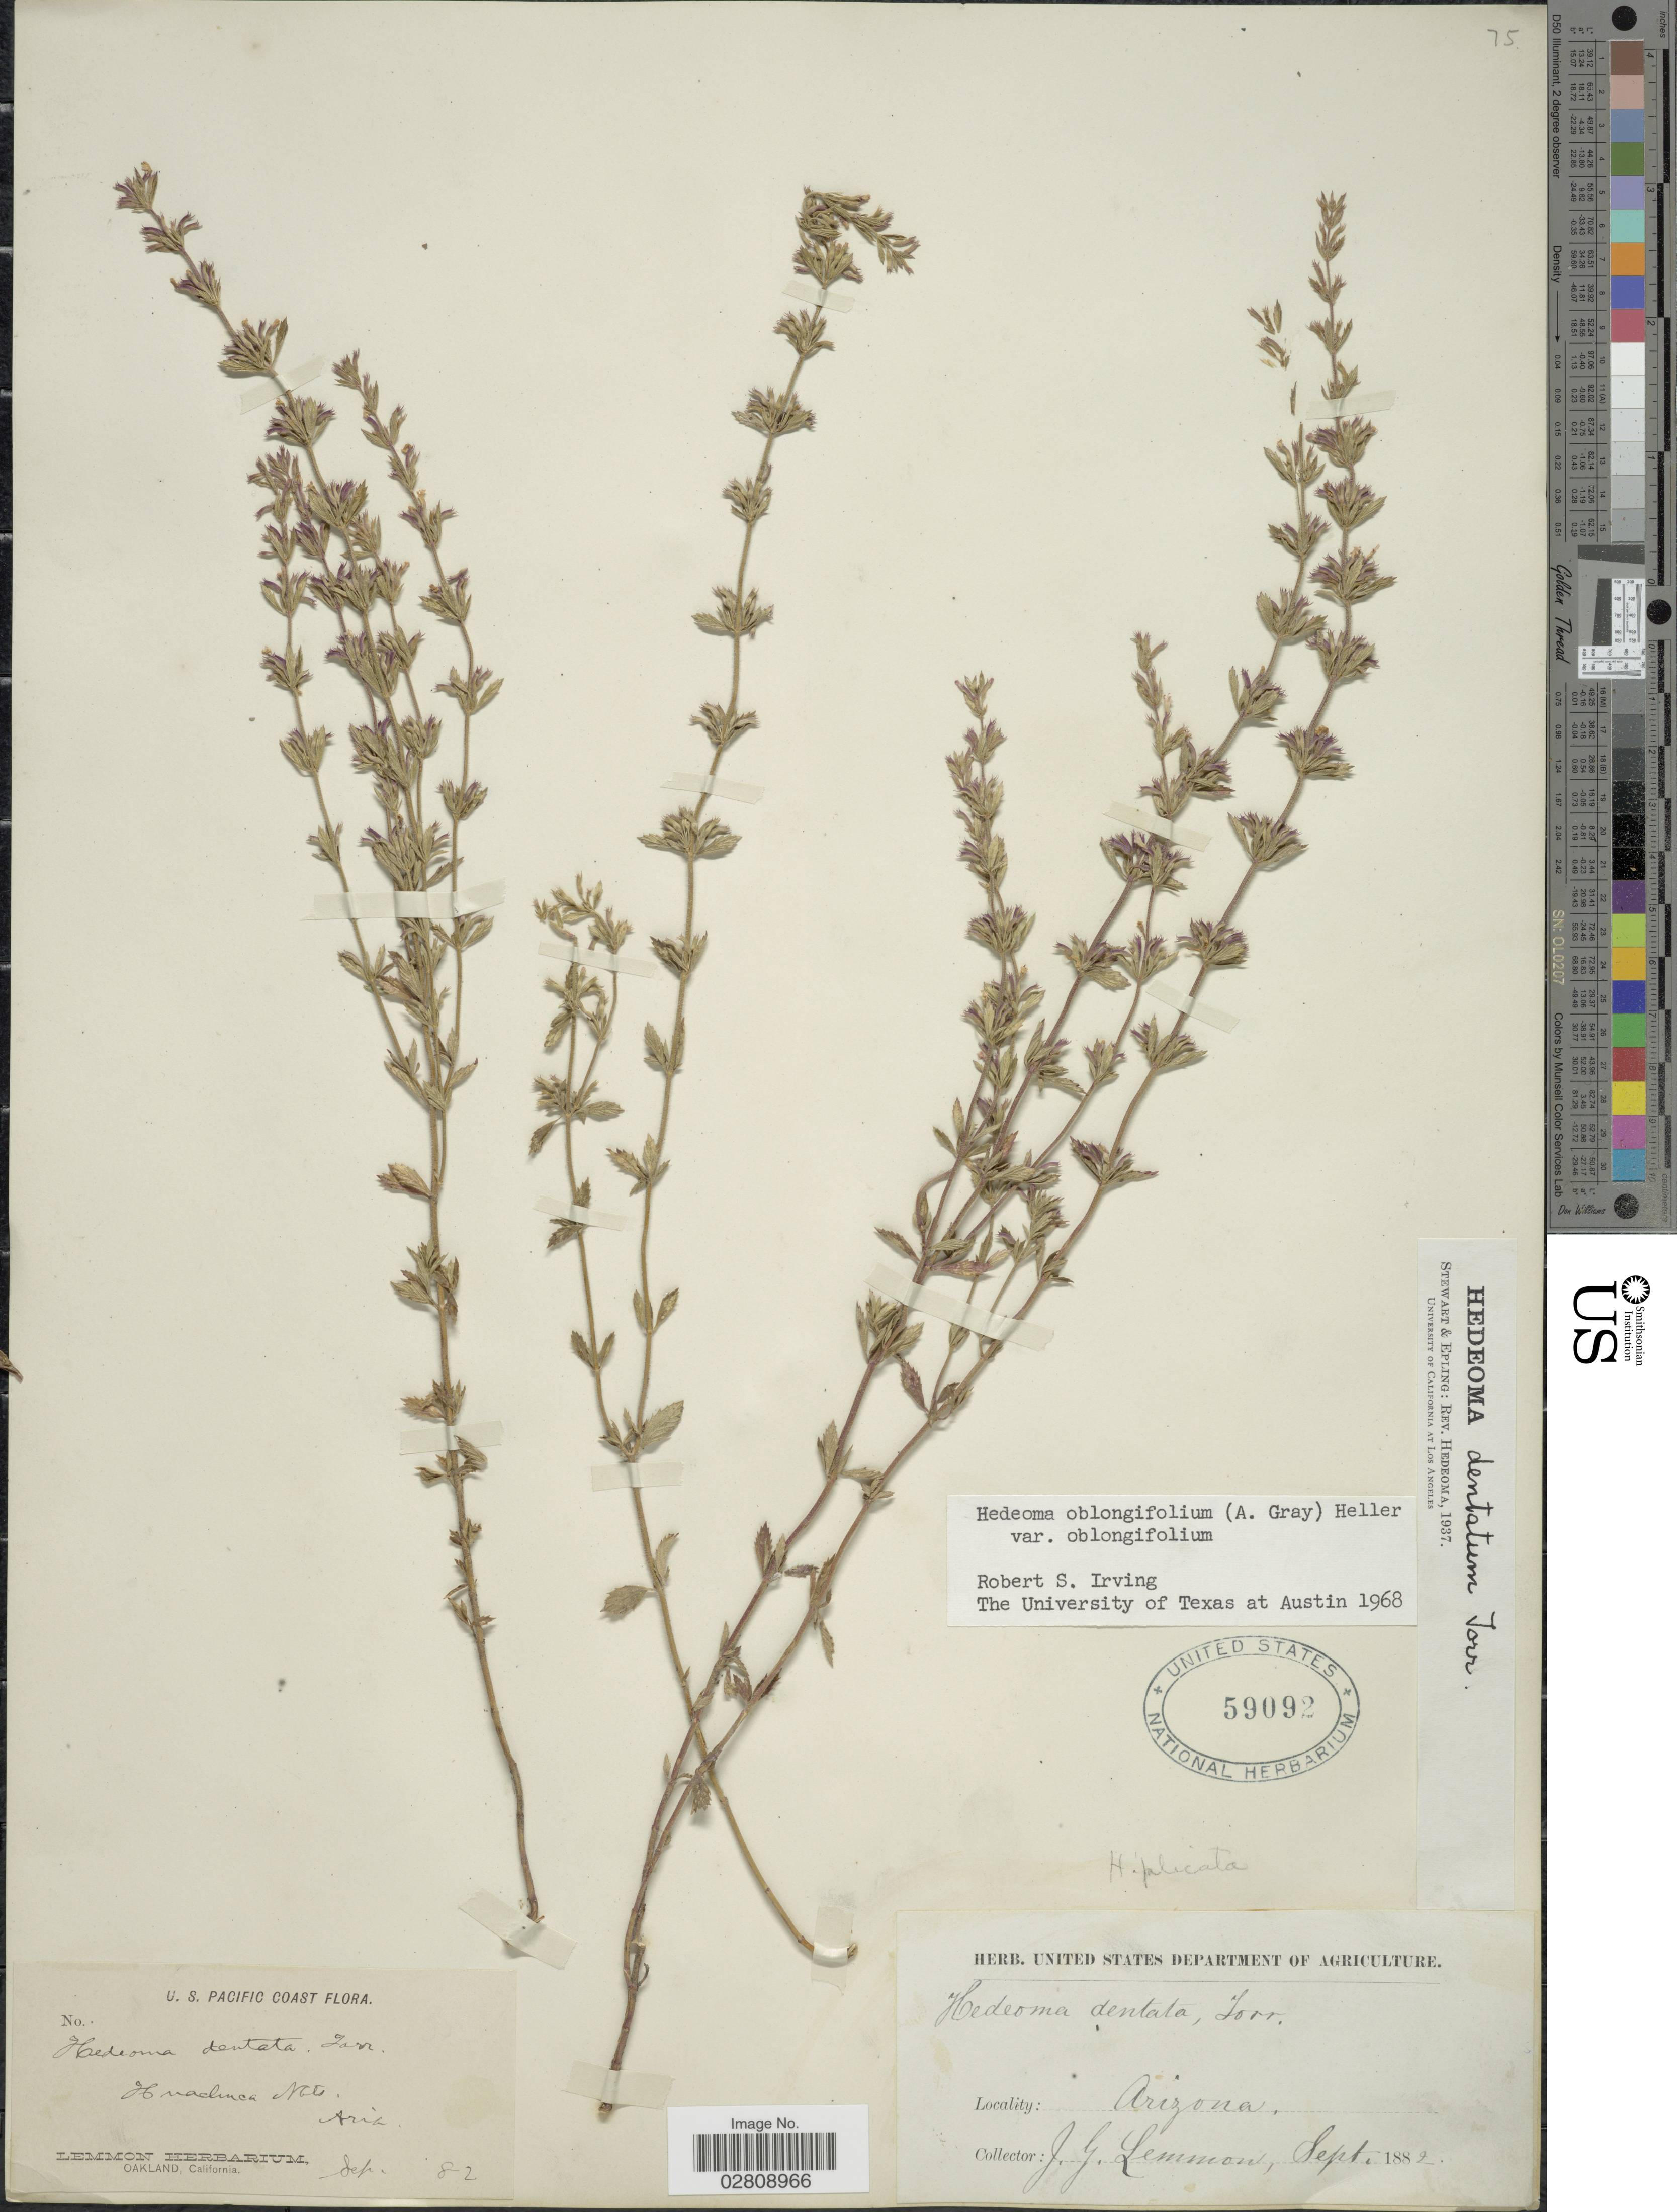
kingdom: Plantae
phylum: Tracheophyta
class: Magnoliopsida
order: Lamiales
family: Lamiaceae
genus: Hedeoma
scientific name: Hedeoma oblongifolia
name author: (A. Gray) A. Heller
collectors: J. Lemmon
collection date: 1882-09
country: United States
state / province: Arizona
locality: U.S. Pacific Coast. Huachuca Mts.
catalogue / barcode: US 59092